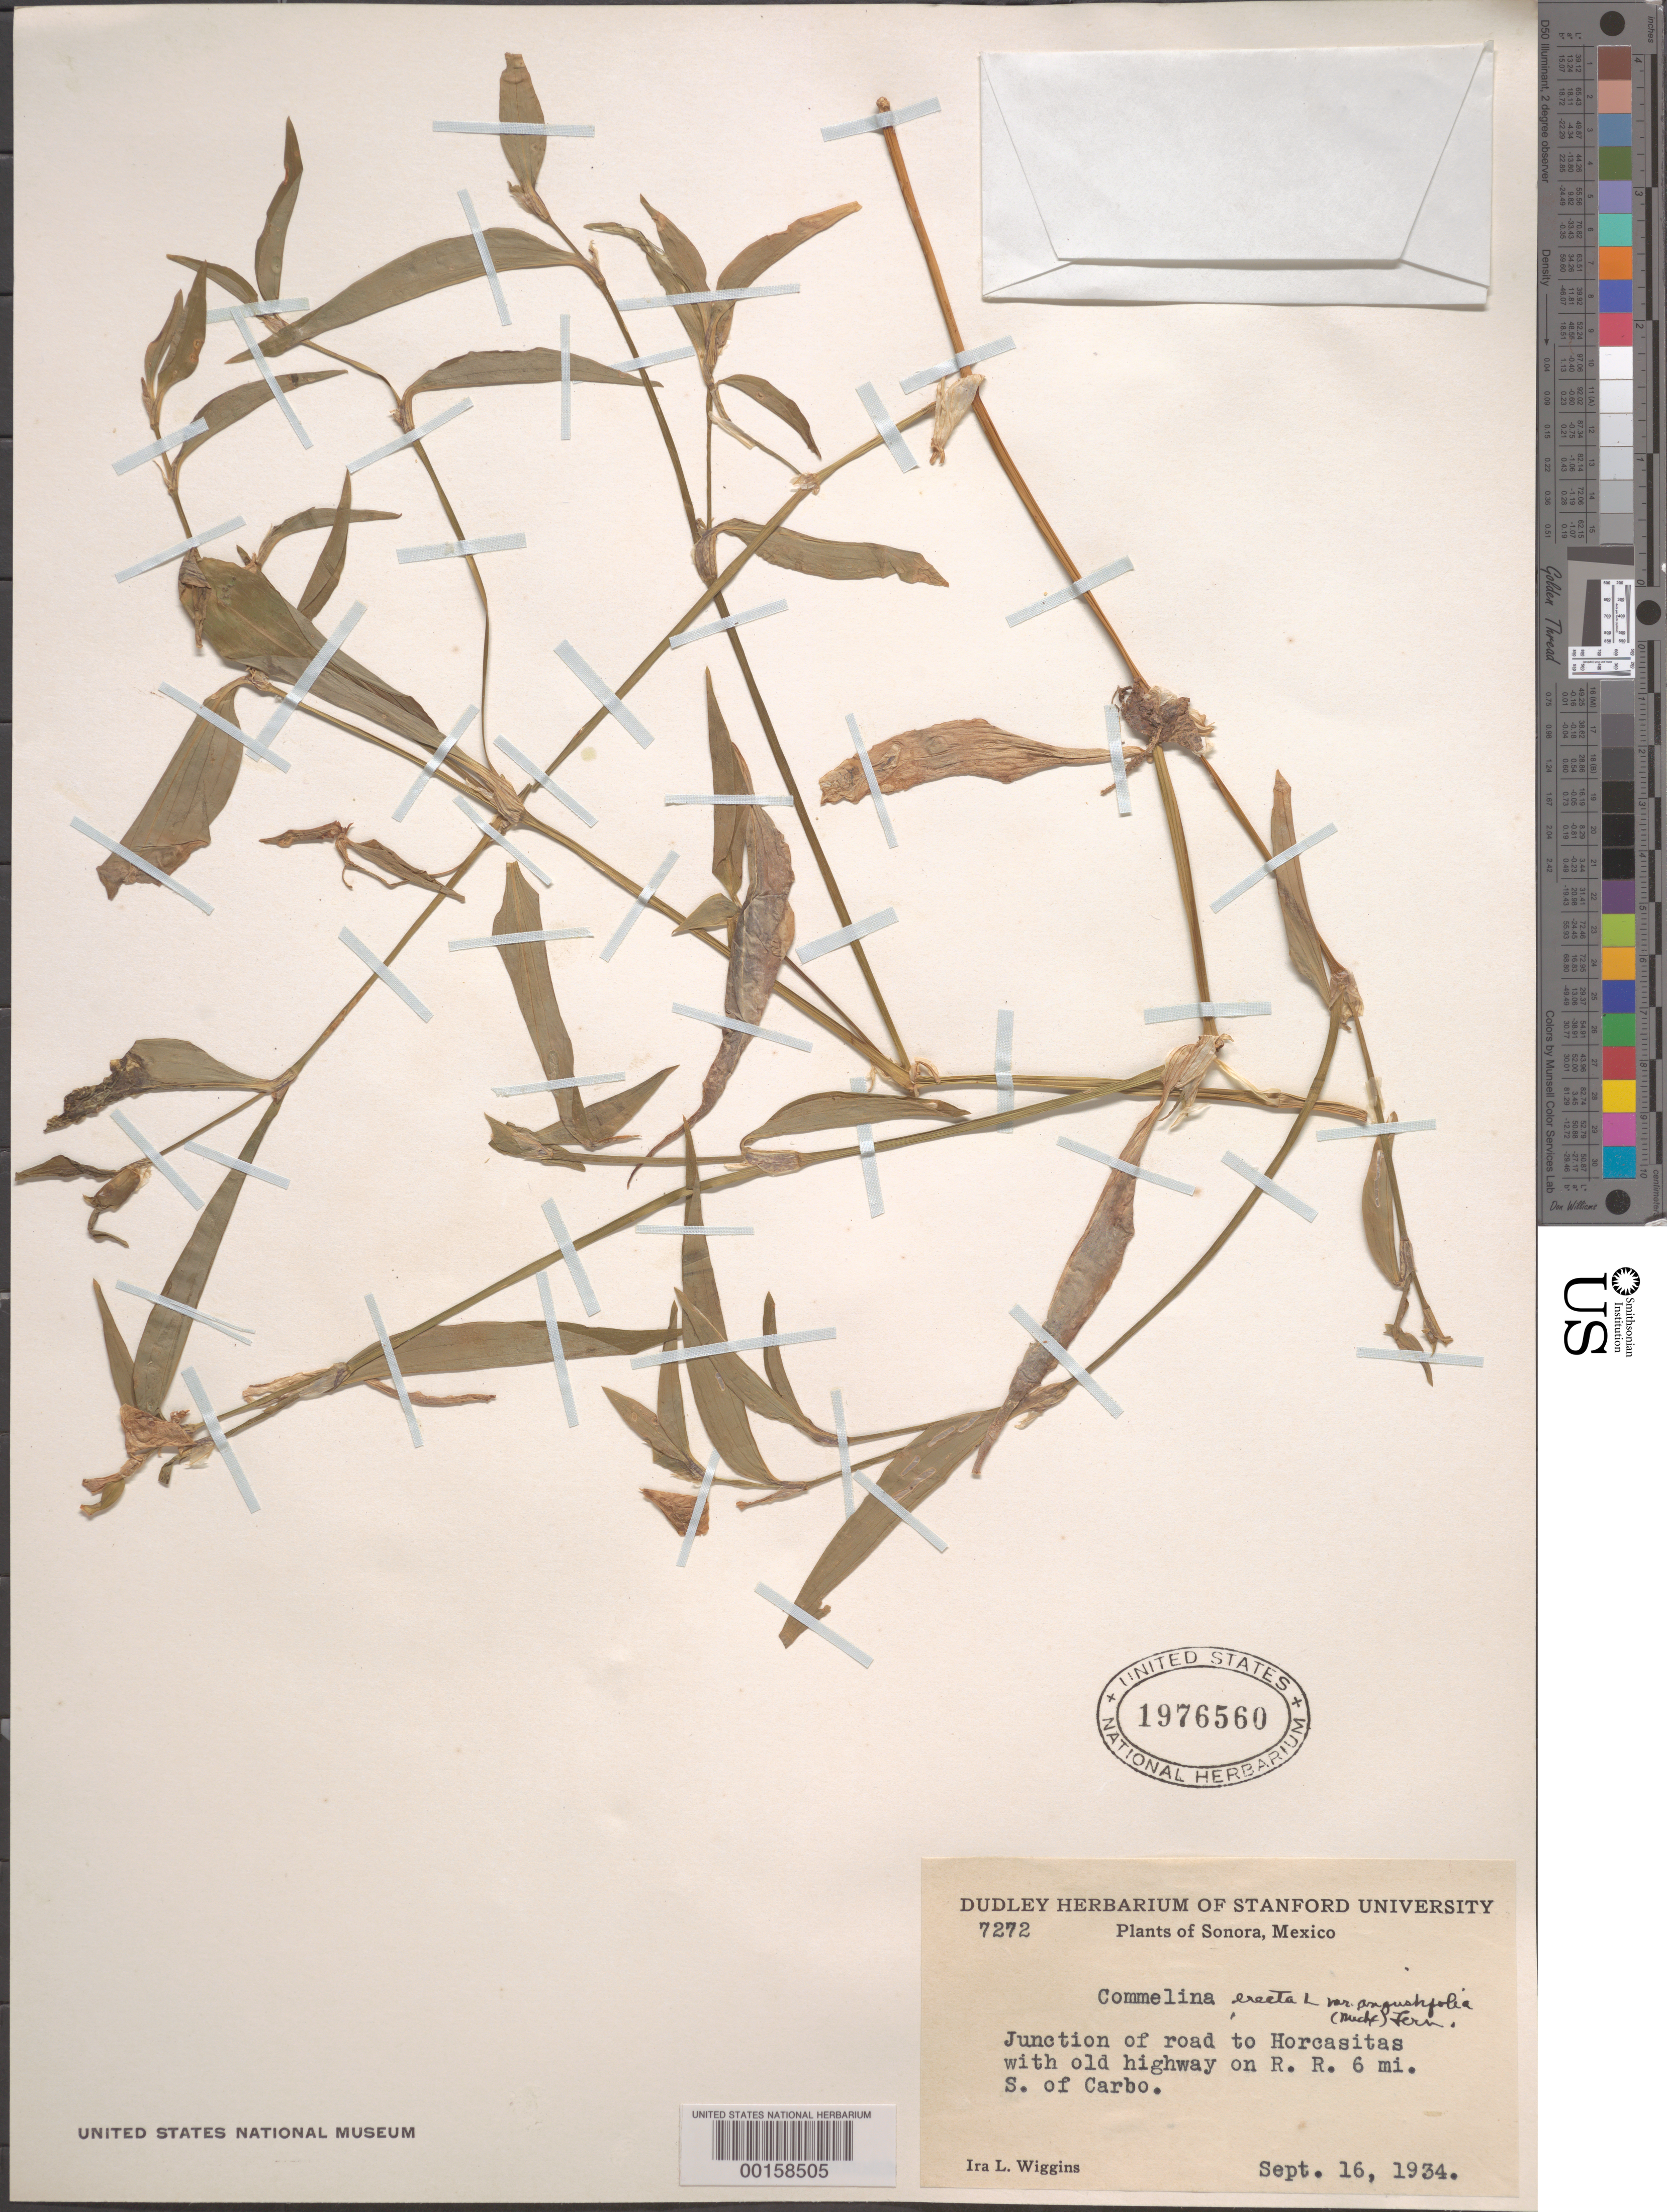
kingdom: Plantae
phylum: Tracheophyta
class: Liliopsida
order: Commelinales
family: Commelinaceae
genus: Commelina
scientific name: Commelina erecta var. crispa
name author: (Wooton) E.J. Palmer & Steyerm.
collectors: I. L. Wiggins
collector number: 7272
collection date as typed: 16 Sep 1934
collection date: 1934-09-16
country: Mexico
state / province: Sonora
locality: S of carbo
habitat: Roadside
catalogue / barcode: US 1976560